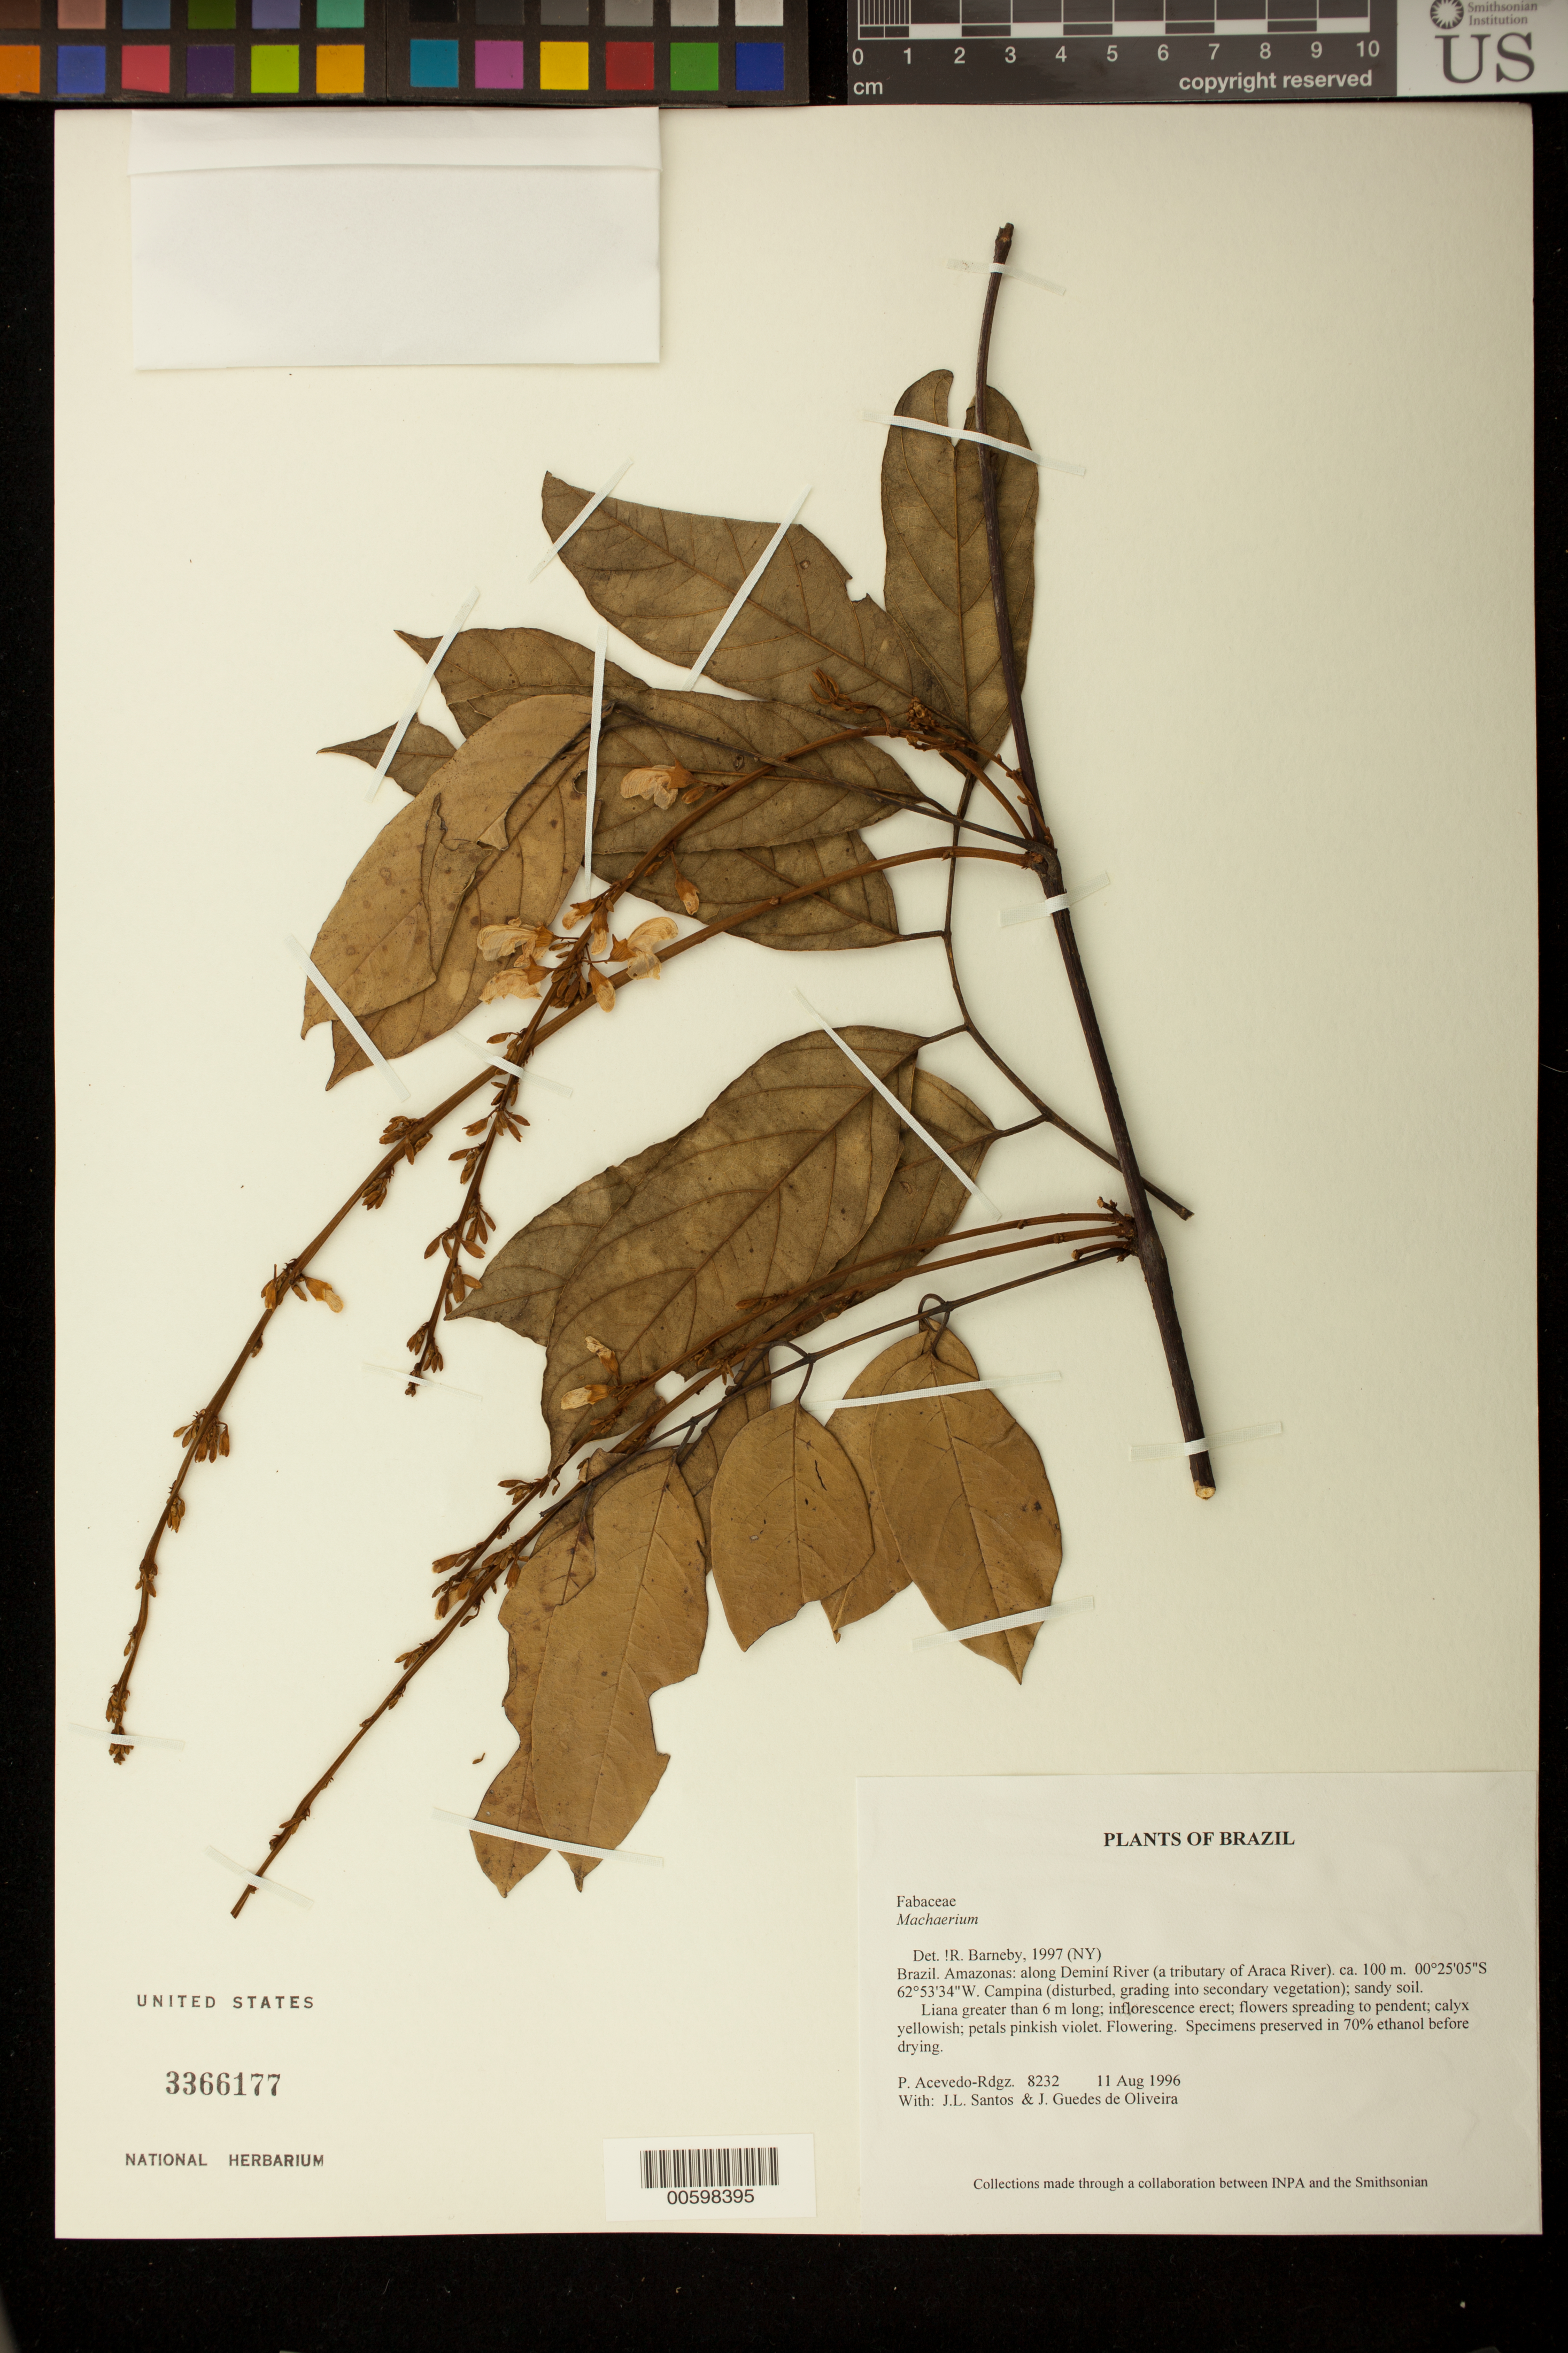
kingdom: Plantae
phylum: Tracheophyta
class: Magnoliopsida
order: Fabales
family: Fabaceae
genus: Machaerium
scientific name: Machaerium floribundum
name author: Benth.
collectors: P. Acevedo-Rodr., J. L. Santos & J. Guedes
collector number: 8232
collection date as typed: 11 Aug 1996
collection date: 1996-08-11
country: Brazil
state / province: Amazonas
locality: Amazonas: along Deminí River (a tributary of Araca River).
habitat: Campina (disturbed, grading into secondary vegetation); sandy soil.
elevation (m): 100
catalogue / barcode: US 3366177